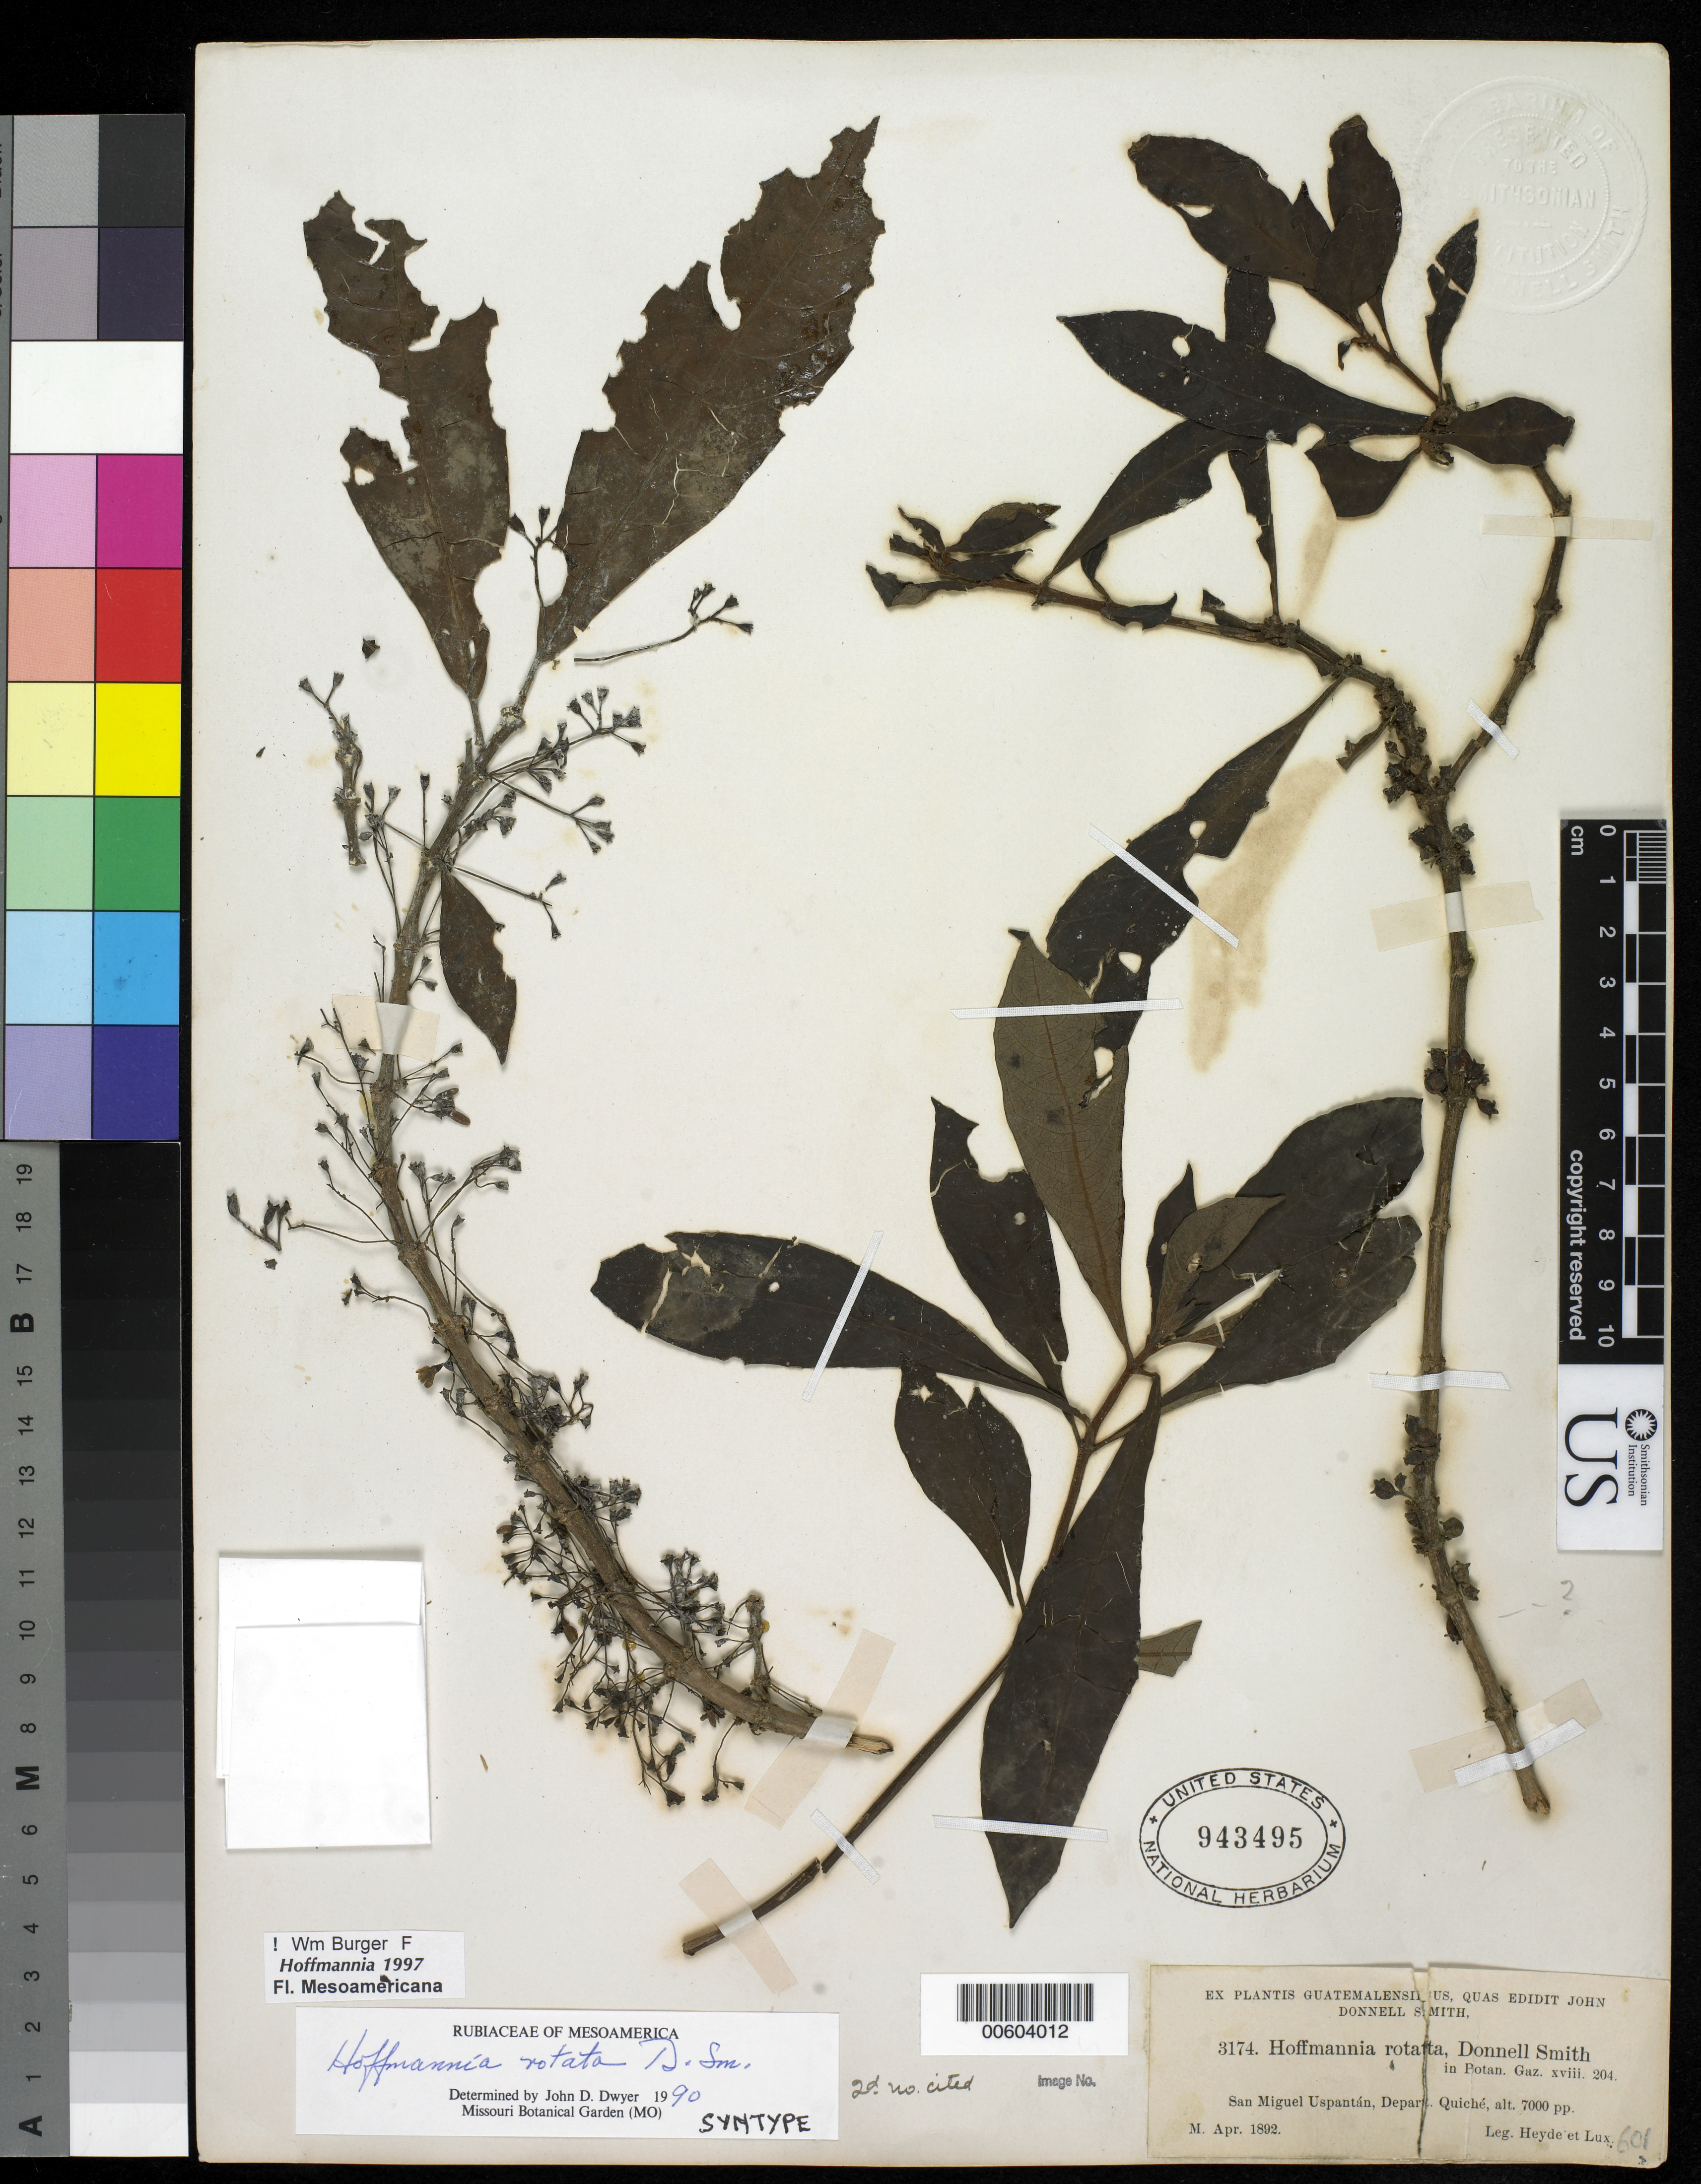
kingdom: Plantae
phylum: Tracheophyta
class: Magnoliopsida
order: Gentianales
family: Rubiaceae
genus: Hoffmannia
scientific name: Hoffmannia rotata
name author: Donn. Sm.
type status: Syntype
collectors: E. T. Heyde & E. Lux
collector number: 3174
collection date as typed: Apr 1892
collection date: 1892-04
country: Guatemala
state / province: El Quiché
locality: San Miguel Uspantán.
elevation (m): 2134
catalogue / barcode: US 943495